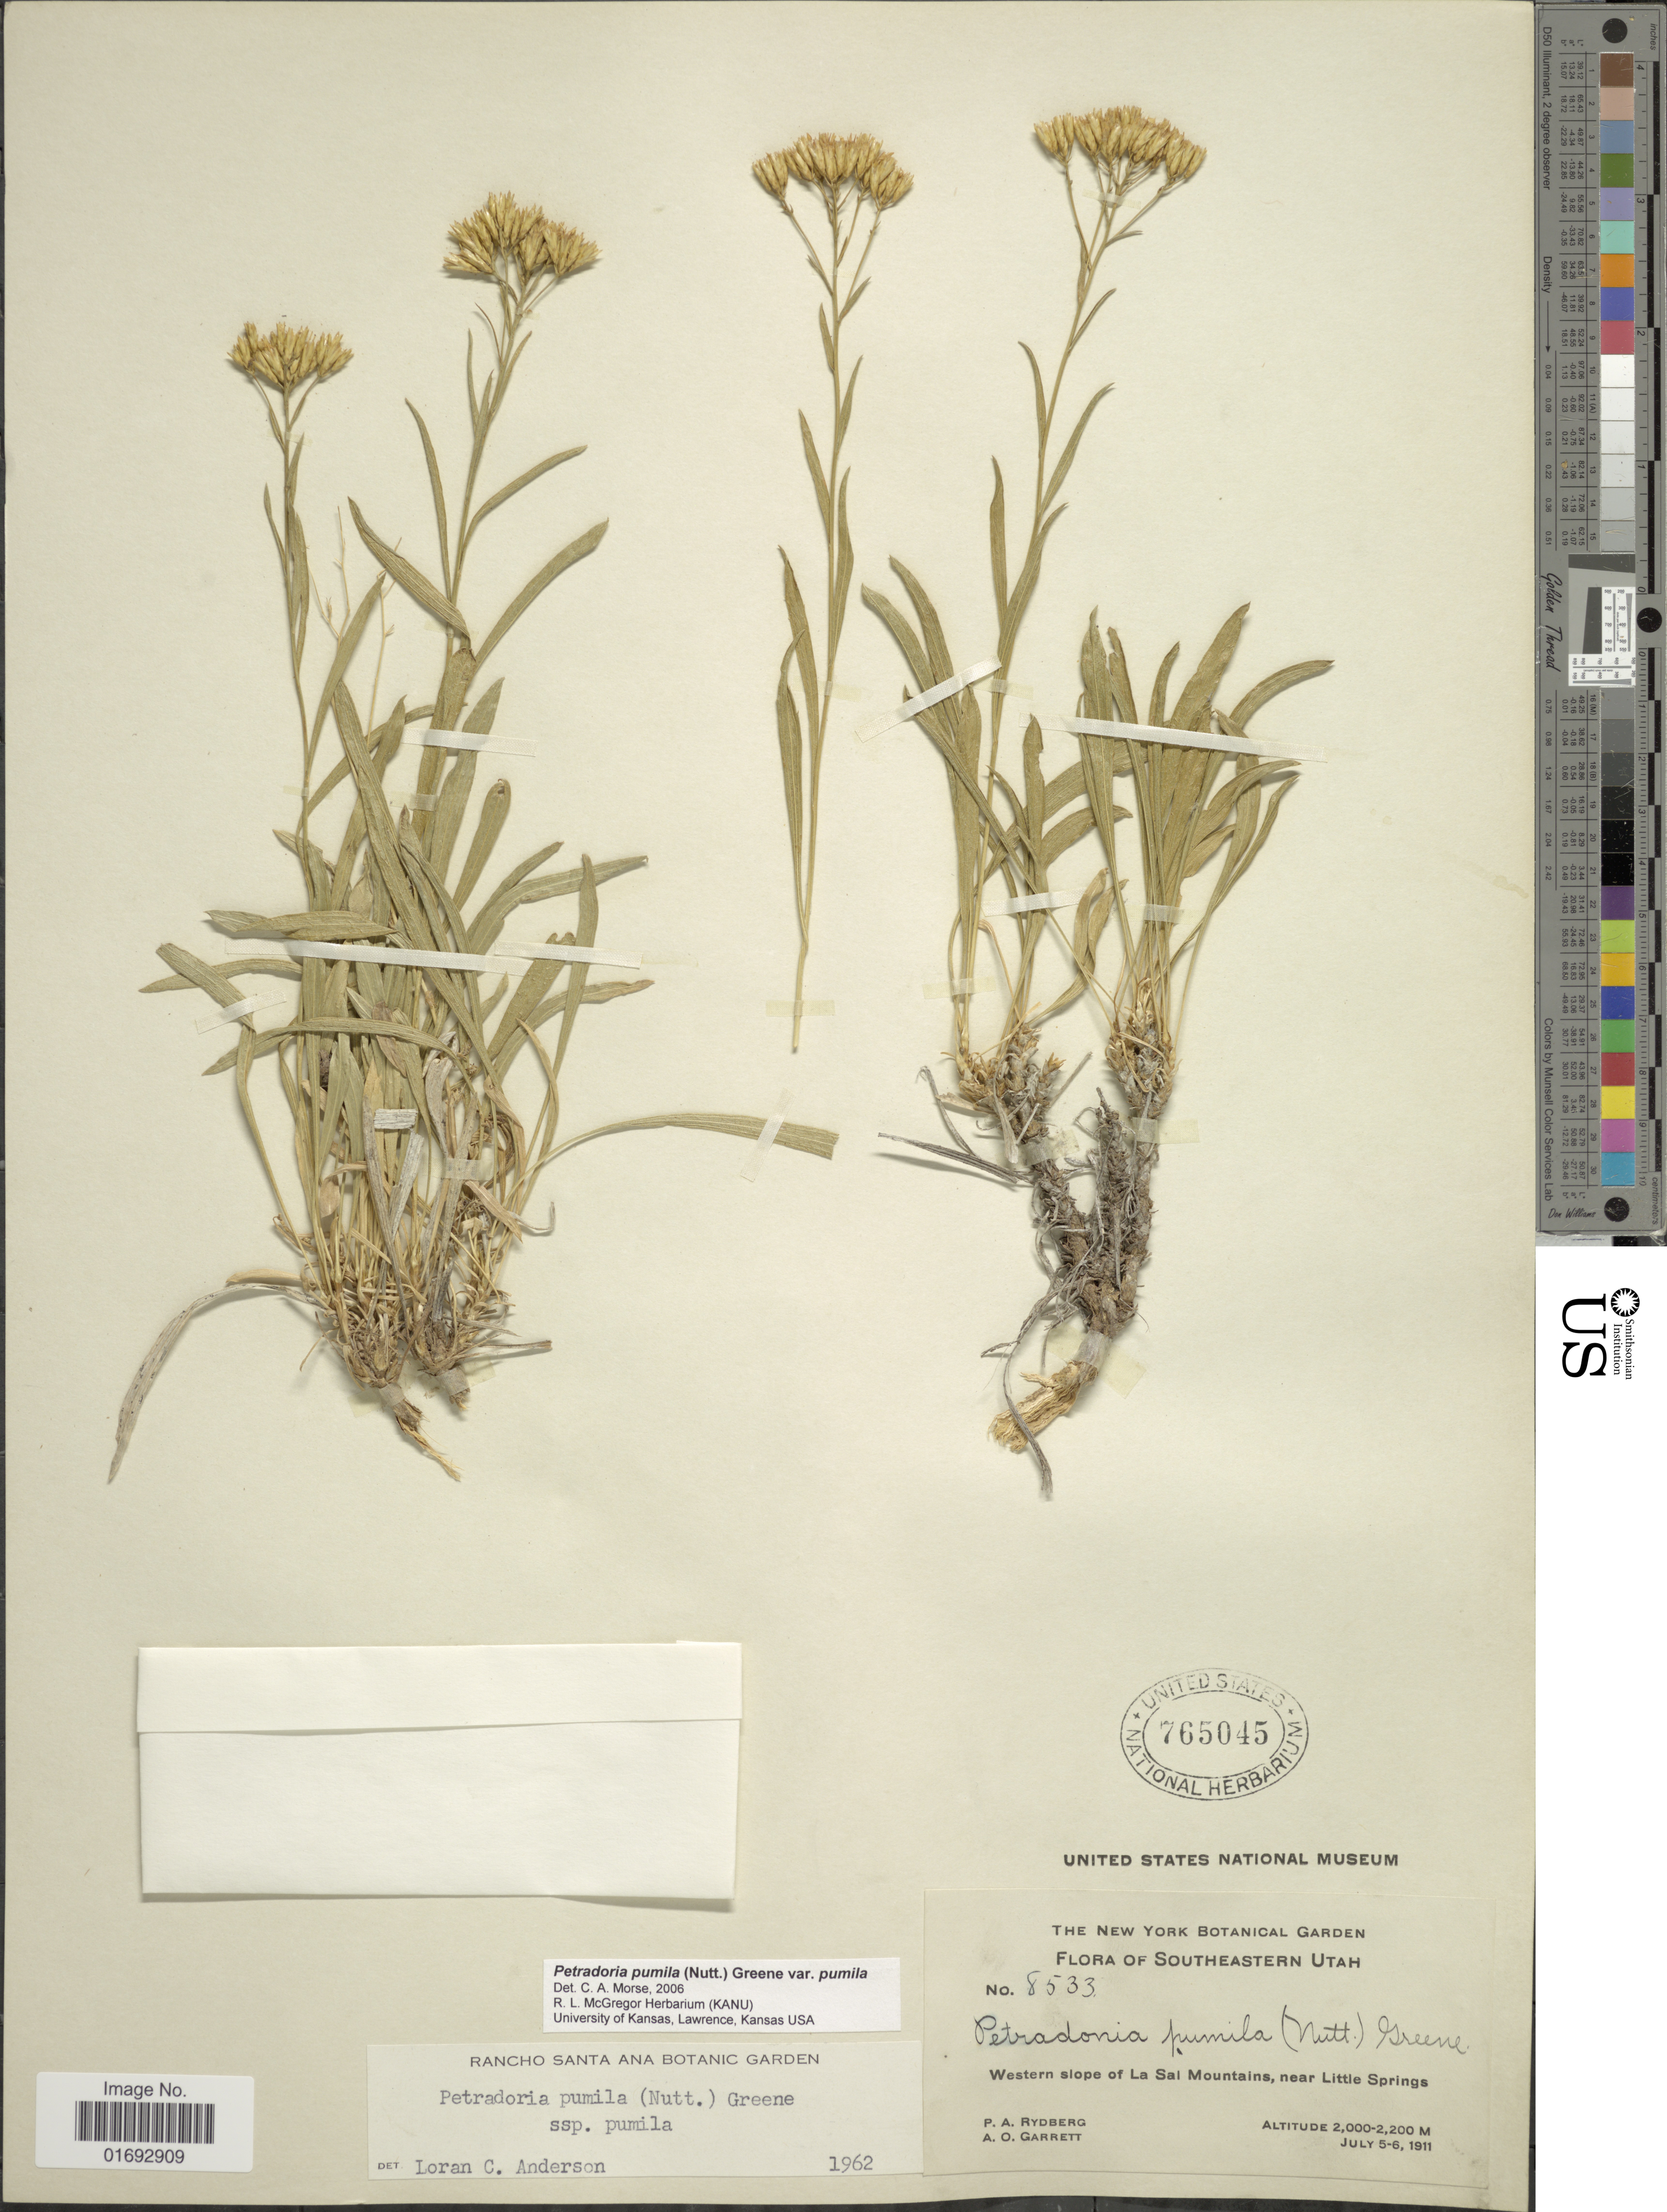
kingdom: Plantae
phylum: Tracheophyta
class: Magnoliopsida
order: Asterales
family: Asteraceae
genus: Petradoria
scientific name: Petradoria pumila var. pumila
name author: (Nutt.) Greene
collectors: P. A. Rydberg & A. O. Garrett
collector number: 8533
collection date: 1911-07-05/1911-07-06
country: United States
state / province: Utah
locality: Southeastern Utah, Western slope of La Sal Mountains, near Little Springs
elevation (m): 2000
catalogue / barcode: US 765045